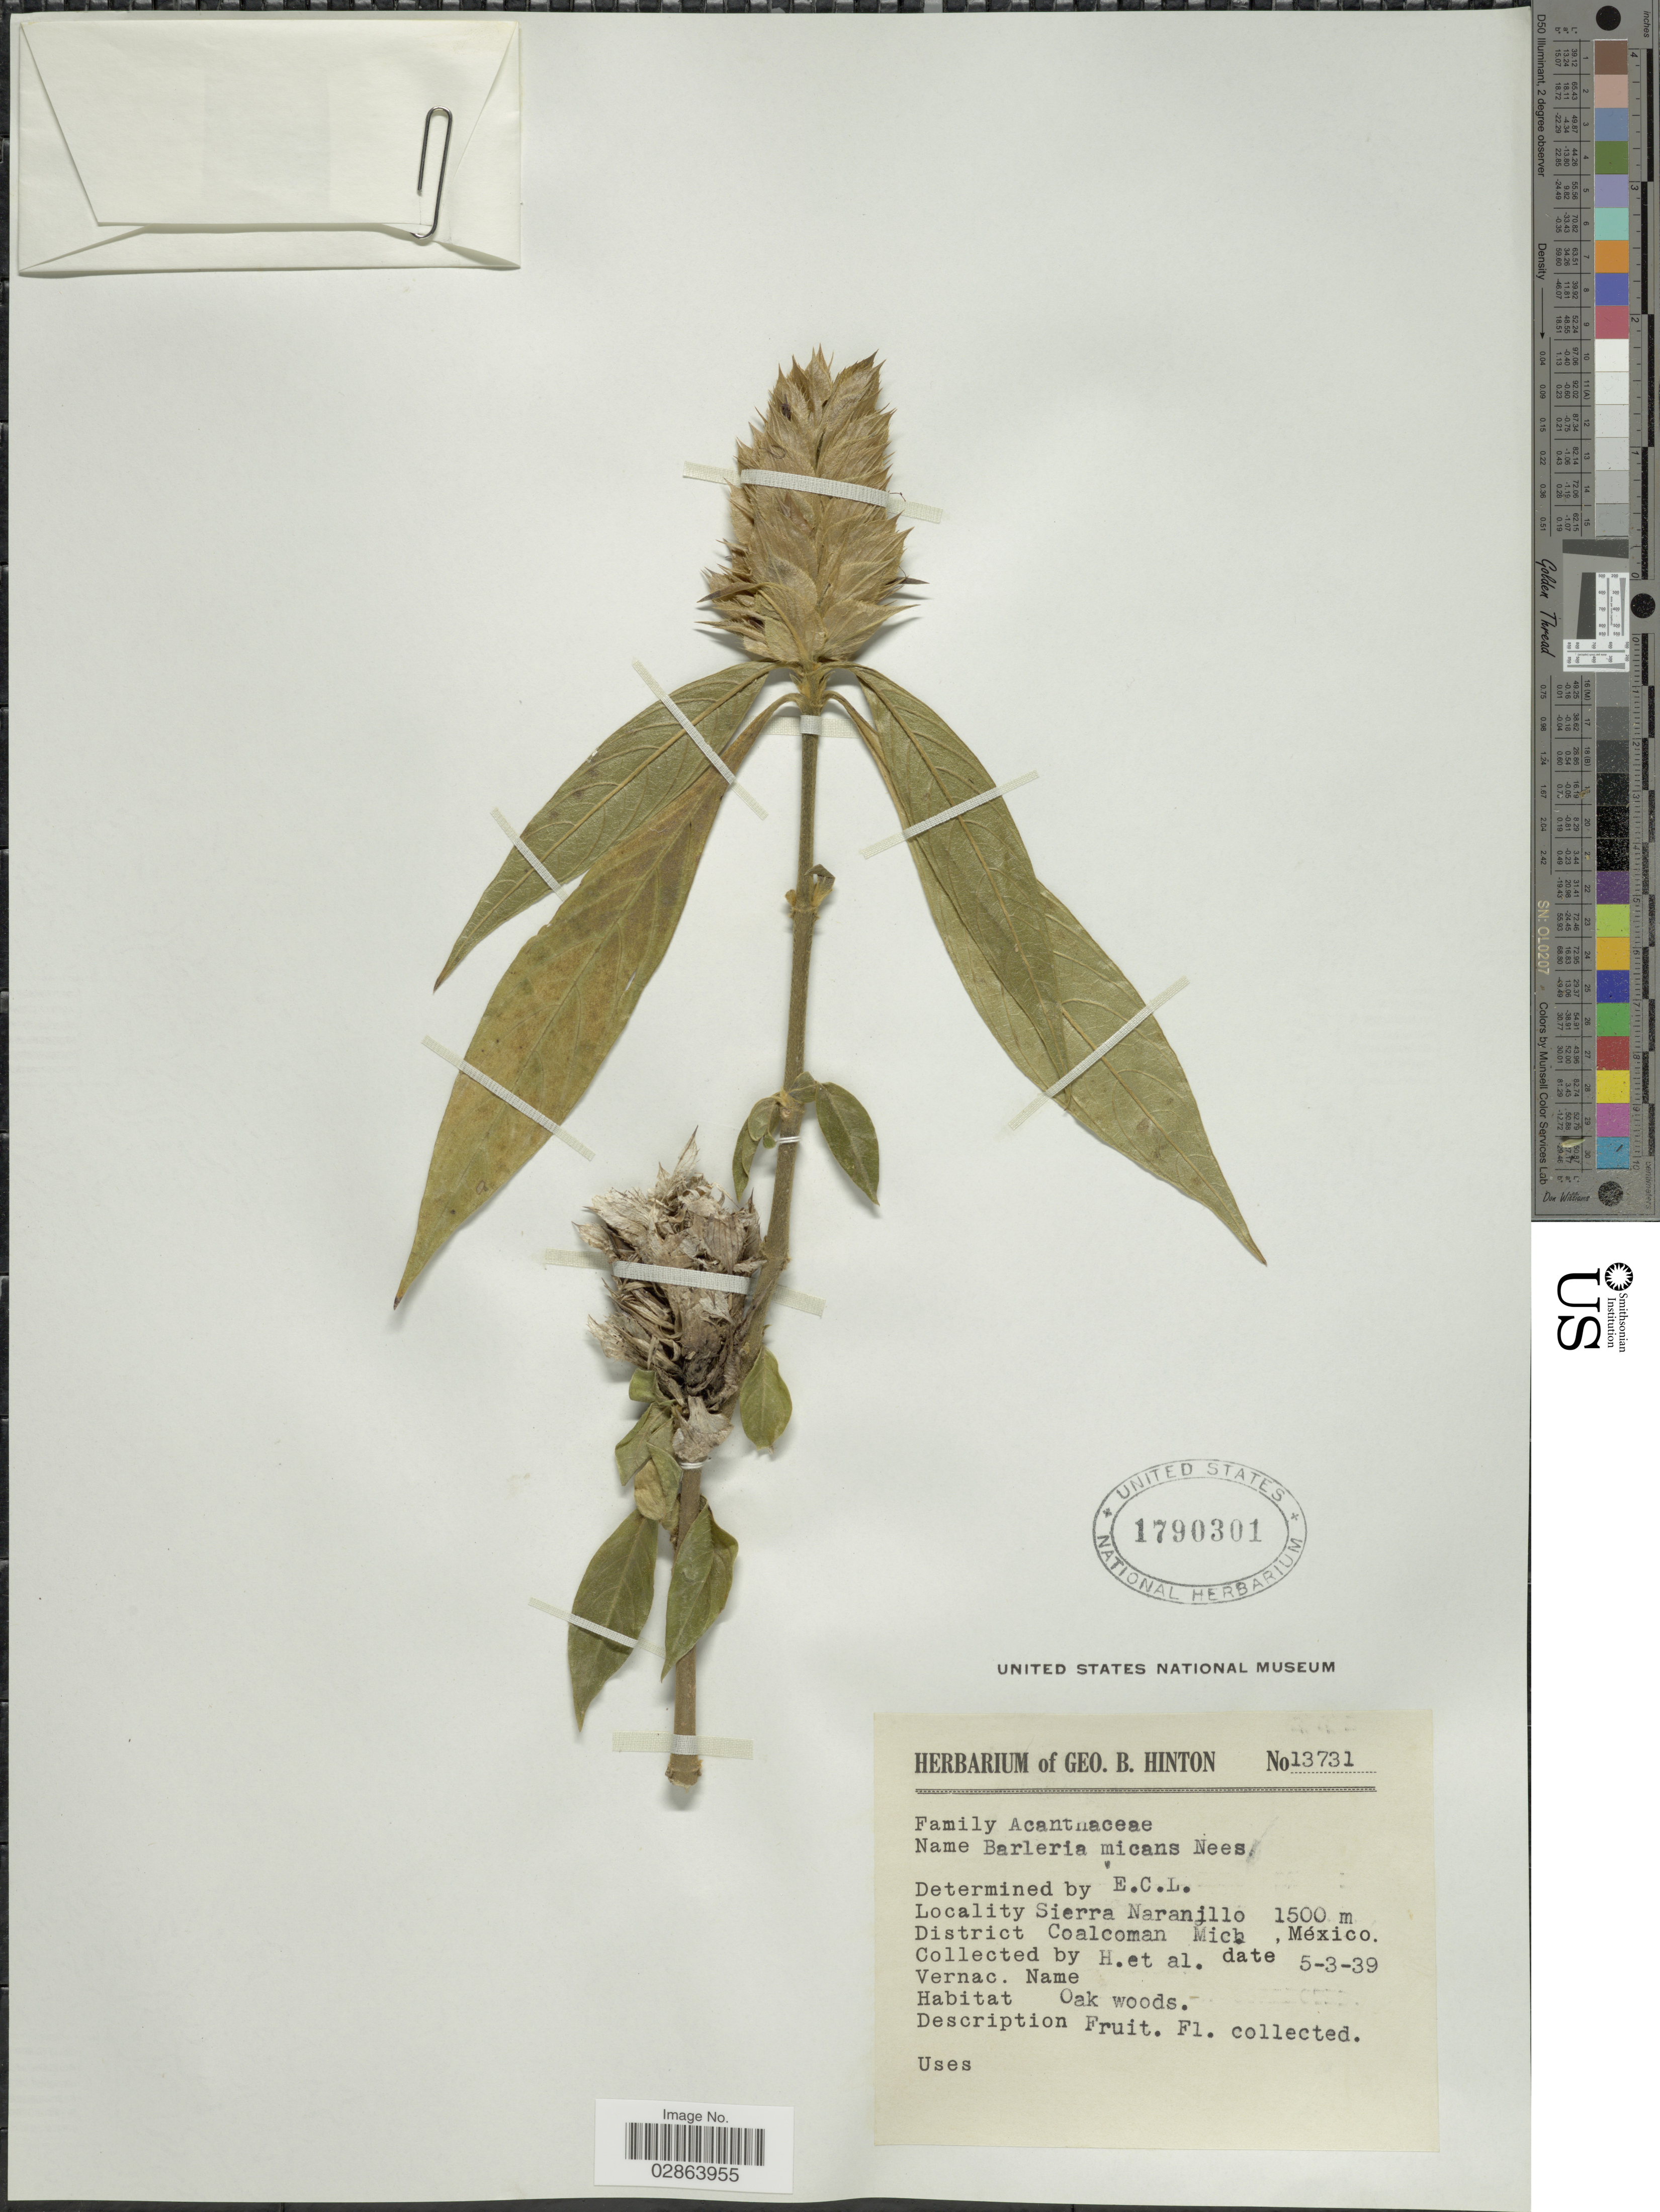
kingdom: Plantae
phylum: Tracheophyta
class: Magnoliopsida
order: Lamiales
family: Acanthaceae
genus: Barleria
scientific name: Barleria oenotheroides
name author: Dum. Cours.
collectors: G. B. Hinton & et al.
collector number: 13731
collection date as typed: Transcribed d/m/y: 5/3/39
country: Mexico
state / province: Michoacán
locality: Sierra Naranillo, District Coalcoman Mich.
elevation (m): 1500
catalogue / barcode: US 1790301